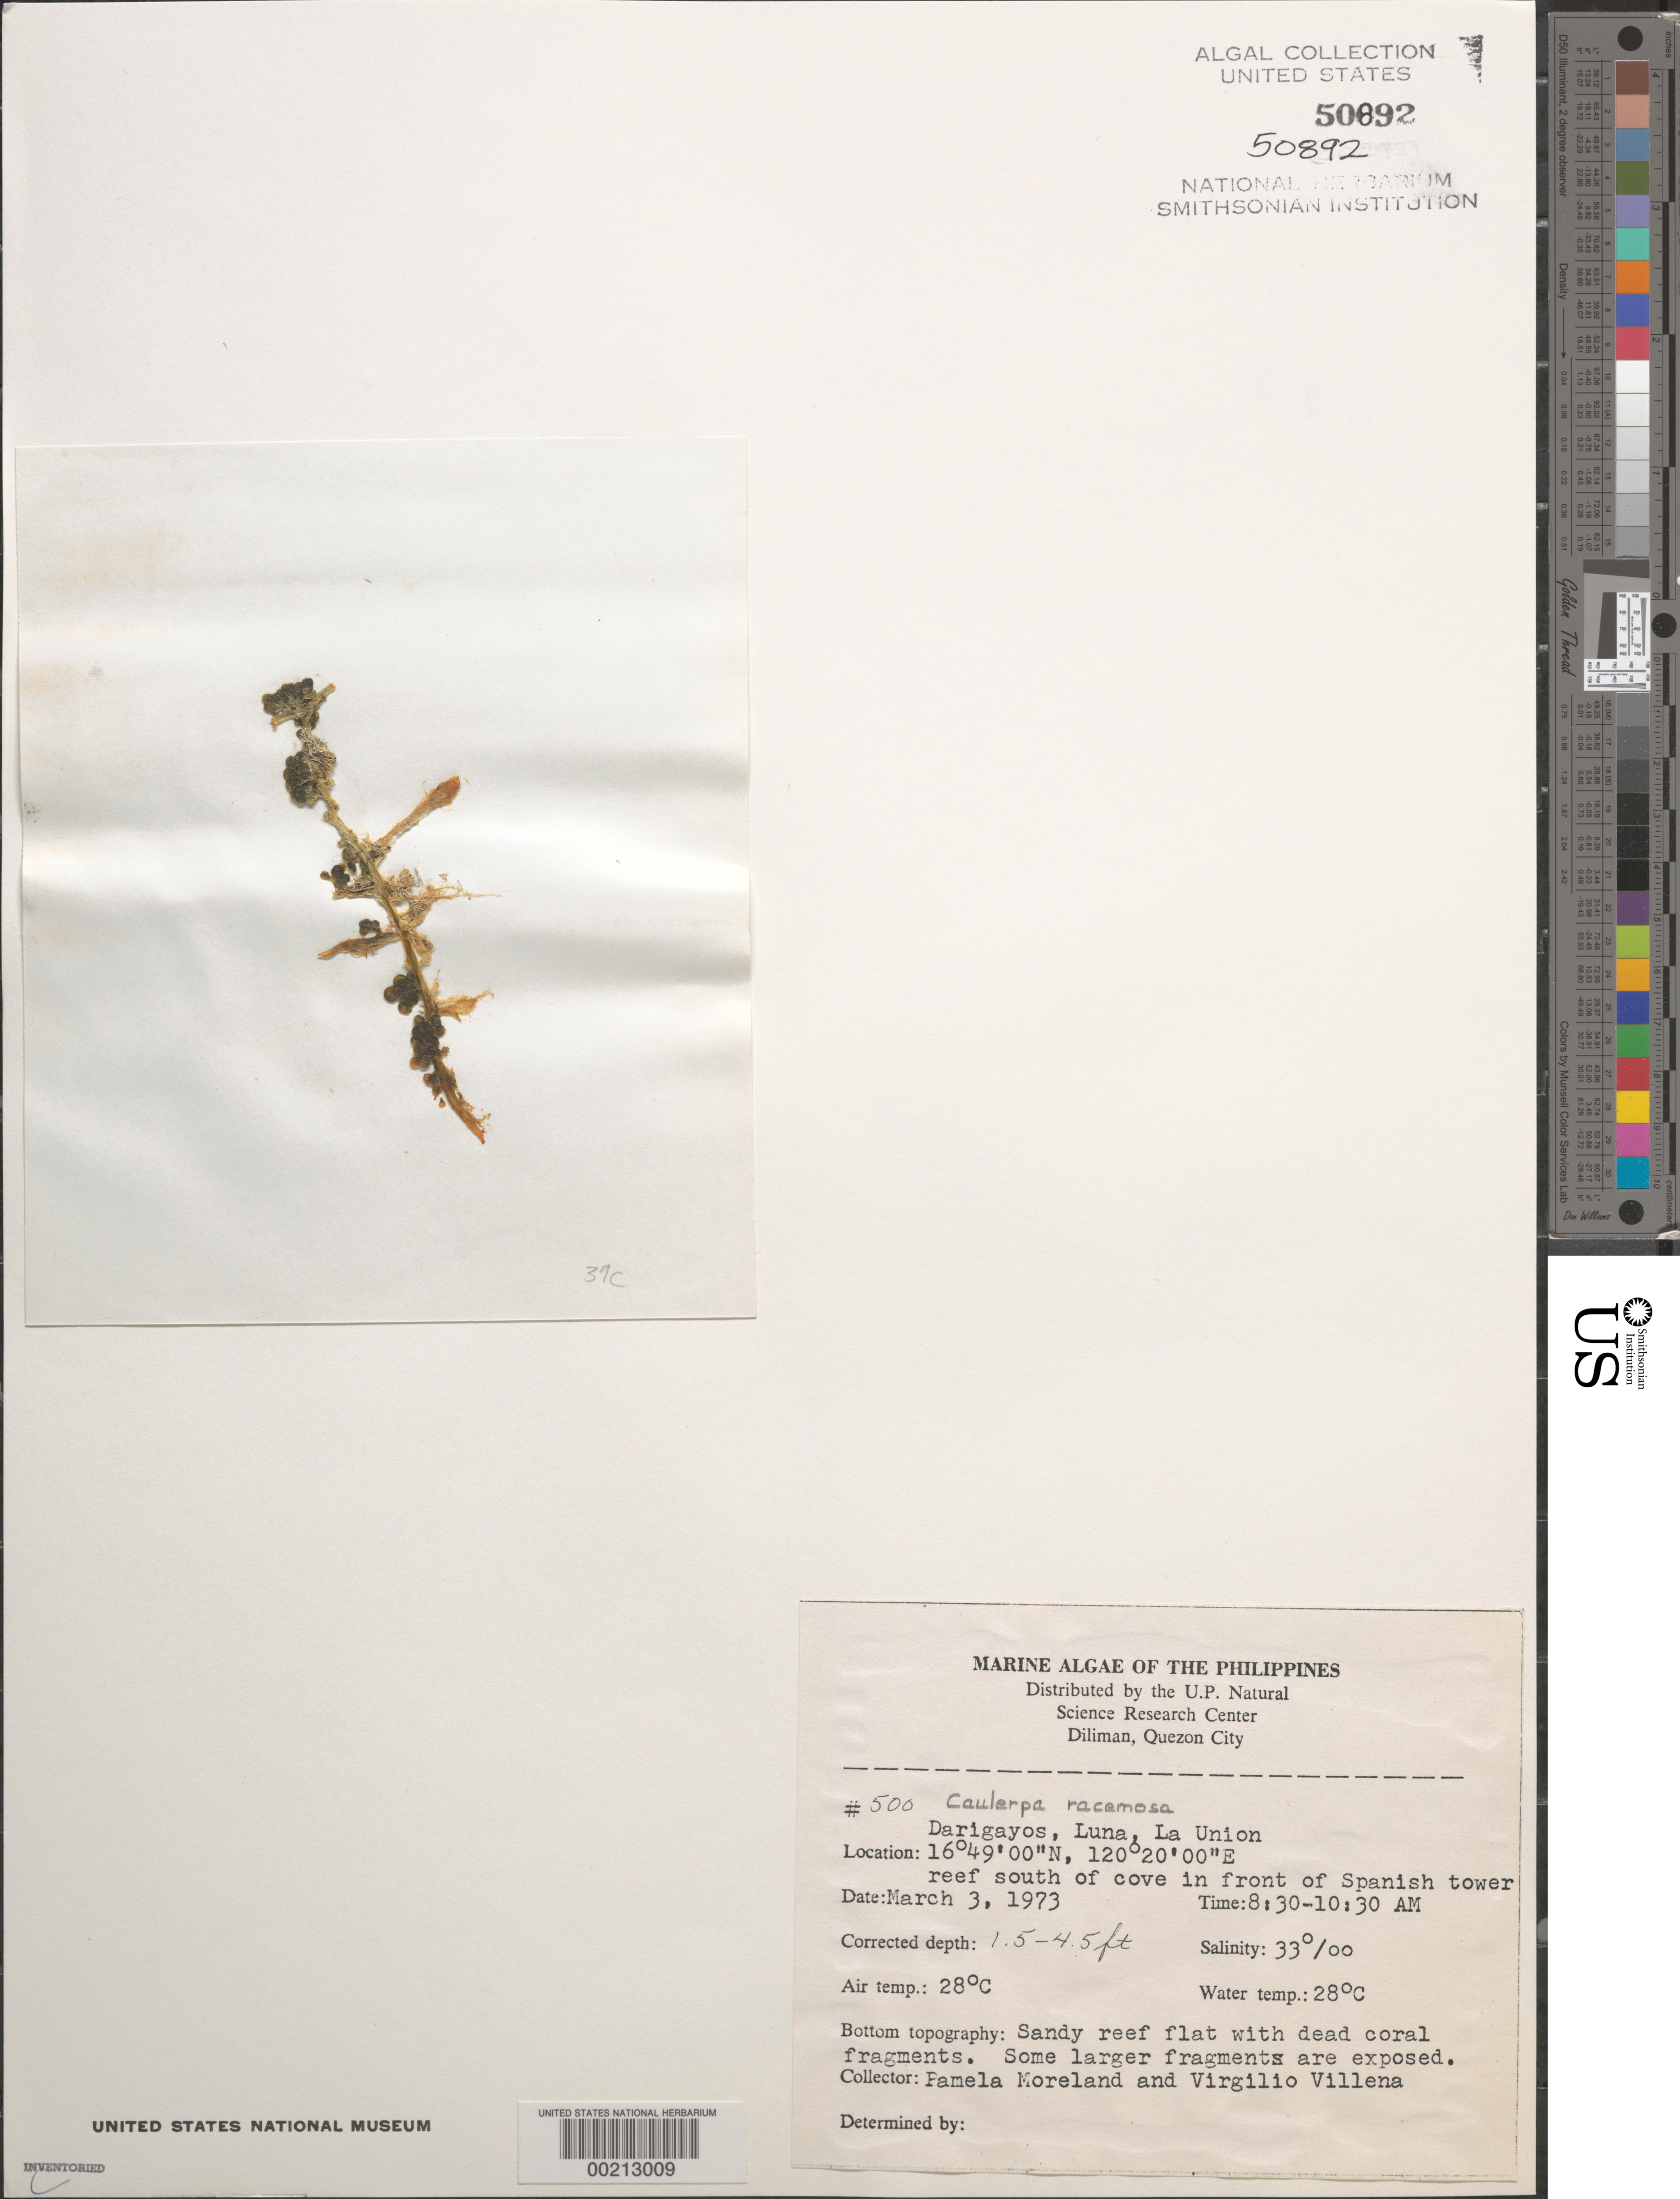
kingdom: Plantae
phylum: Chlorophyta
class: Ulvophyceae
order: Bryopsidales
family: Caulerpaceae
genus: Caulerpa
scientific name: Caulerpa racemosa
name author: (Forssk.) J. Agardh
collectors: P. Moreland & V. Villena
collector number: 500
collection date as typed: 03 Mar 1973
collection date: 1973-03-03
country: Philippines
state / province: Ilocos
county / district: La Union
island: Luzon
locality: Darigayos, Luna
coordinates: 16 49' 00" N, 120 20' 00" E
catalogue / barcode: US 50892